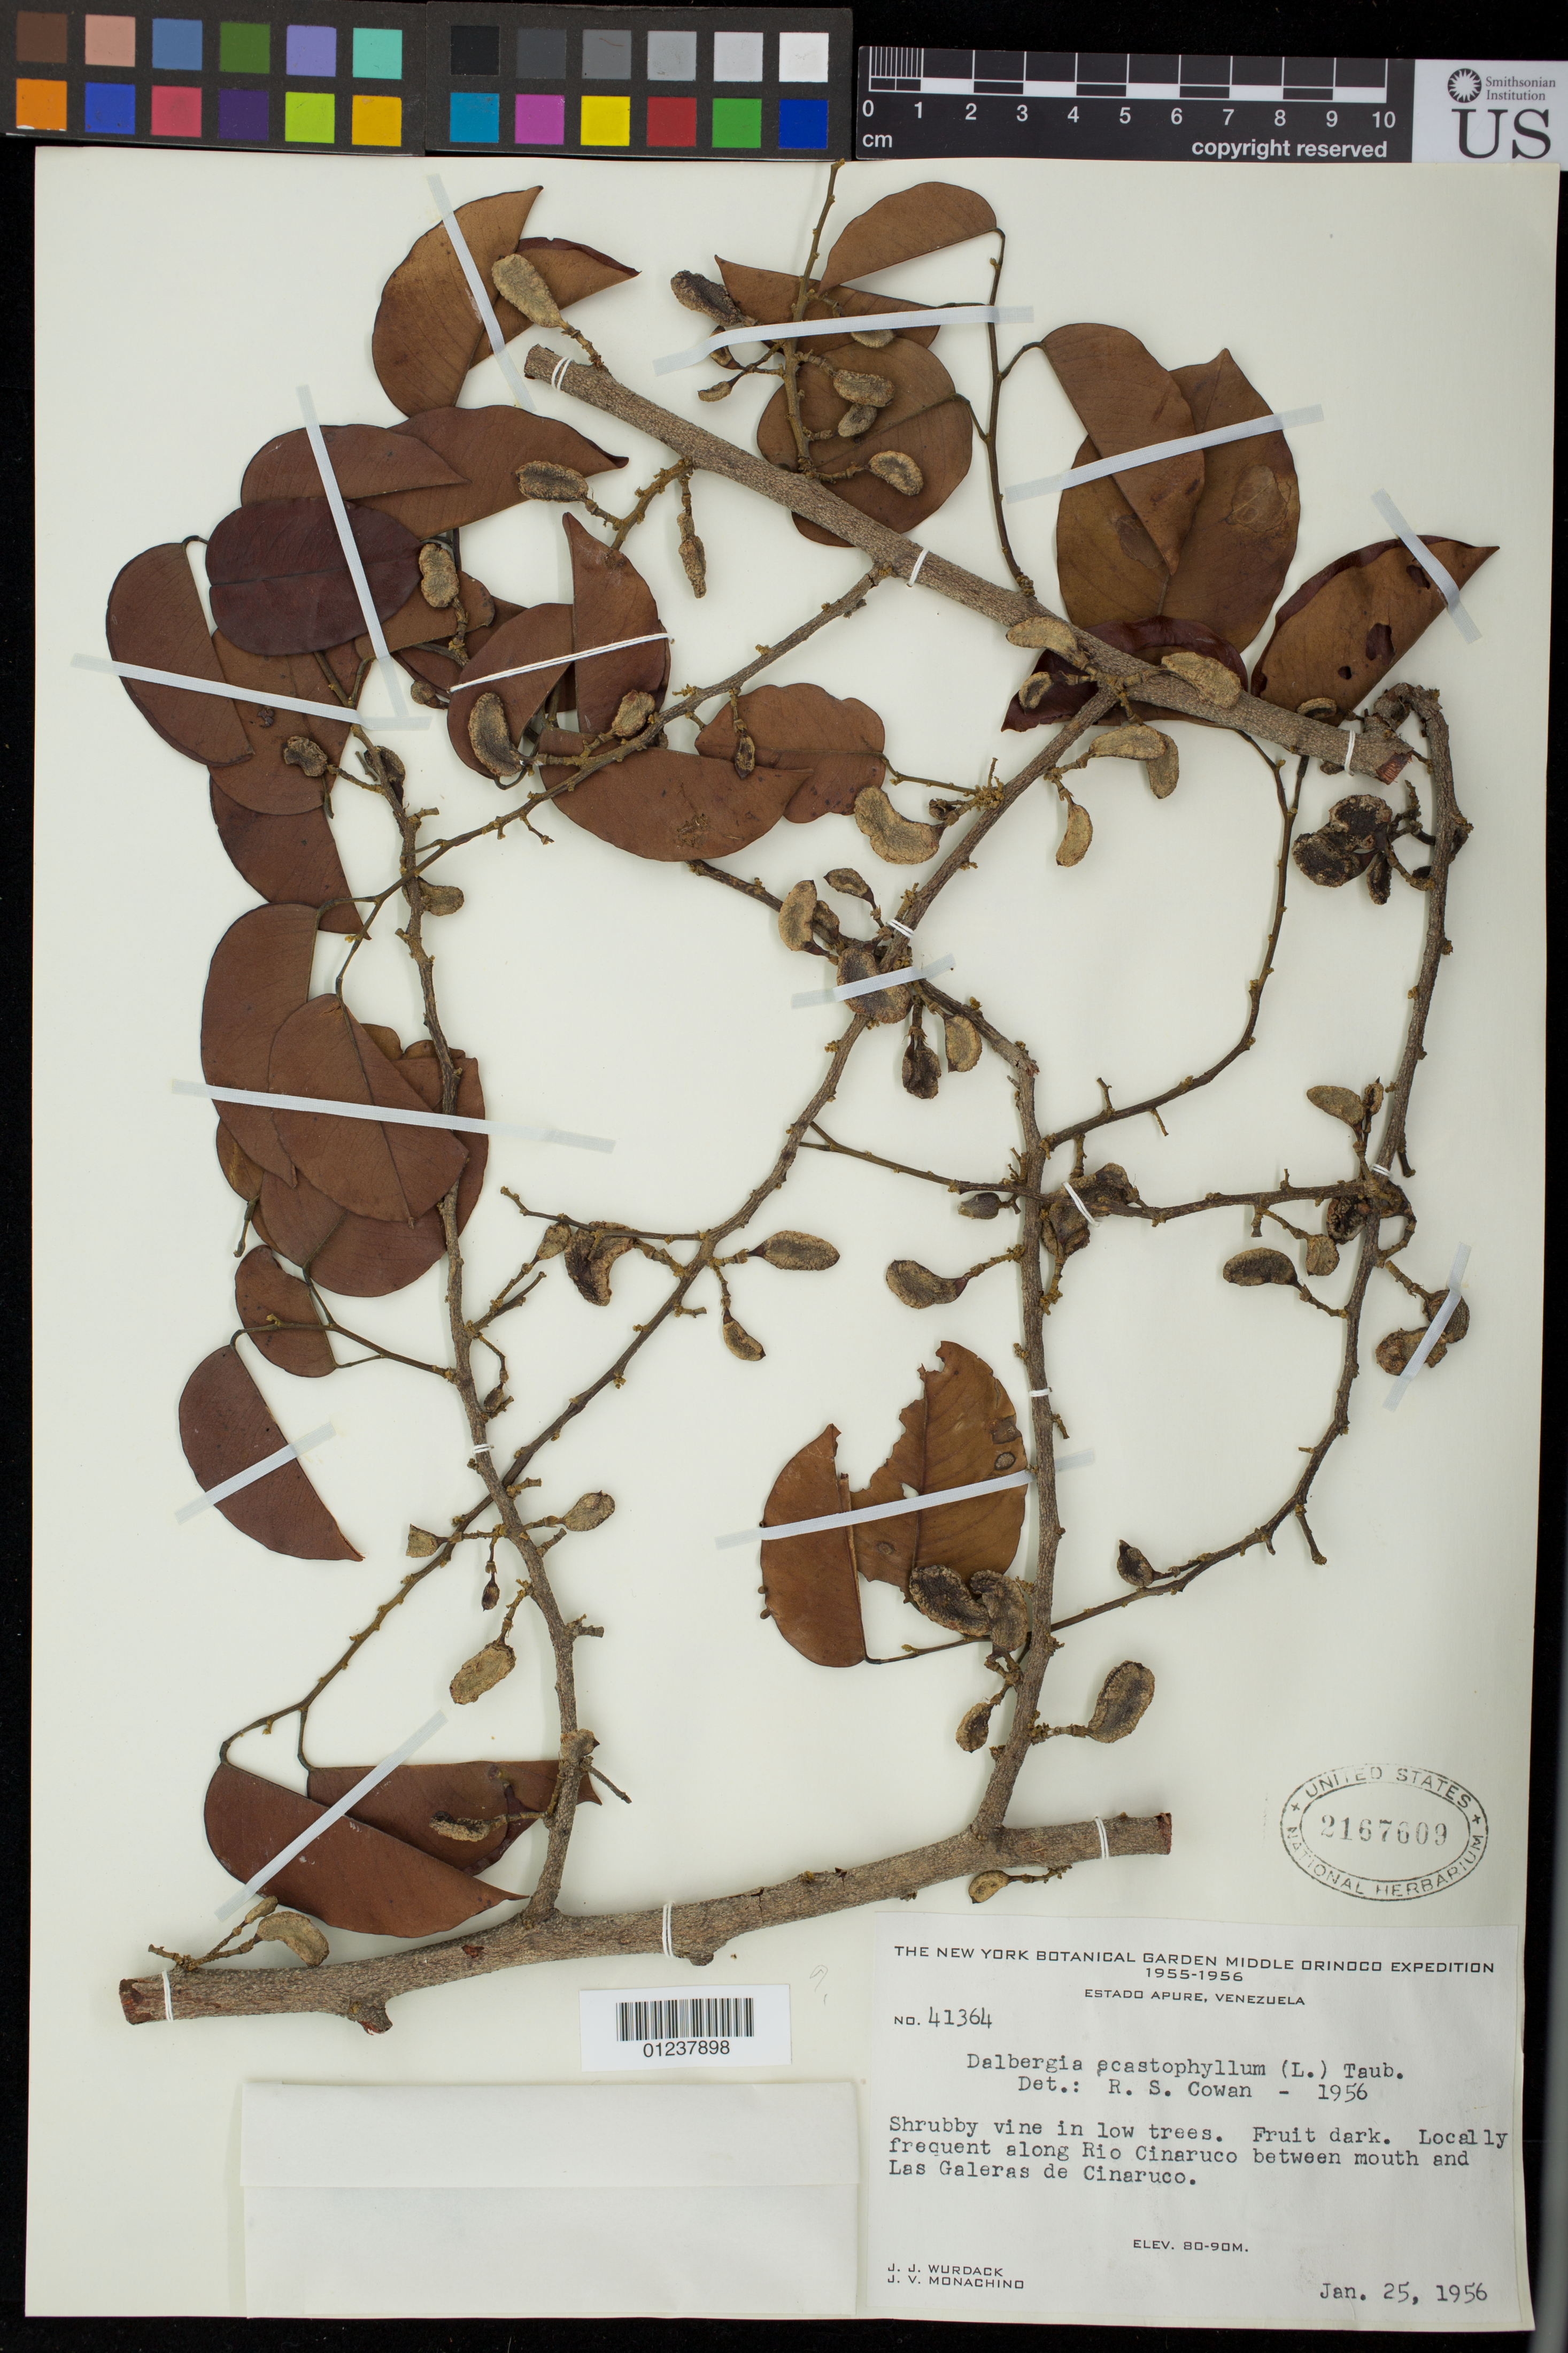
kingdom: Plantae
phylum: Tracheophyta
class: Magnoliopsida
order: Fabales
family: Fabaceae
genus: Dalbergia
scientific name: Dalbergia ecastaphyllum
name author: (L.) Taub.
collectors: J. J. Wurdack & J. V. Monachino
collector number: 41364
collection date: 1956-01-25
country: Venezuela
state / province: Apure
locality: Orinoco.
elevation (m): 80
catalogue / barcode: US 2167609